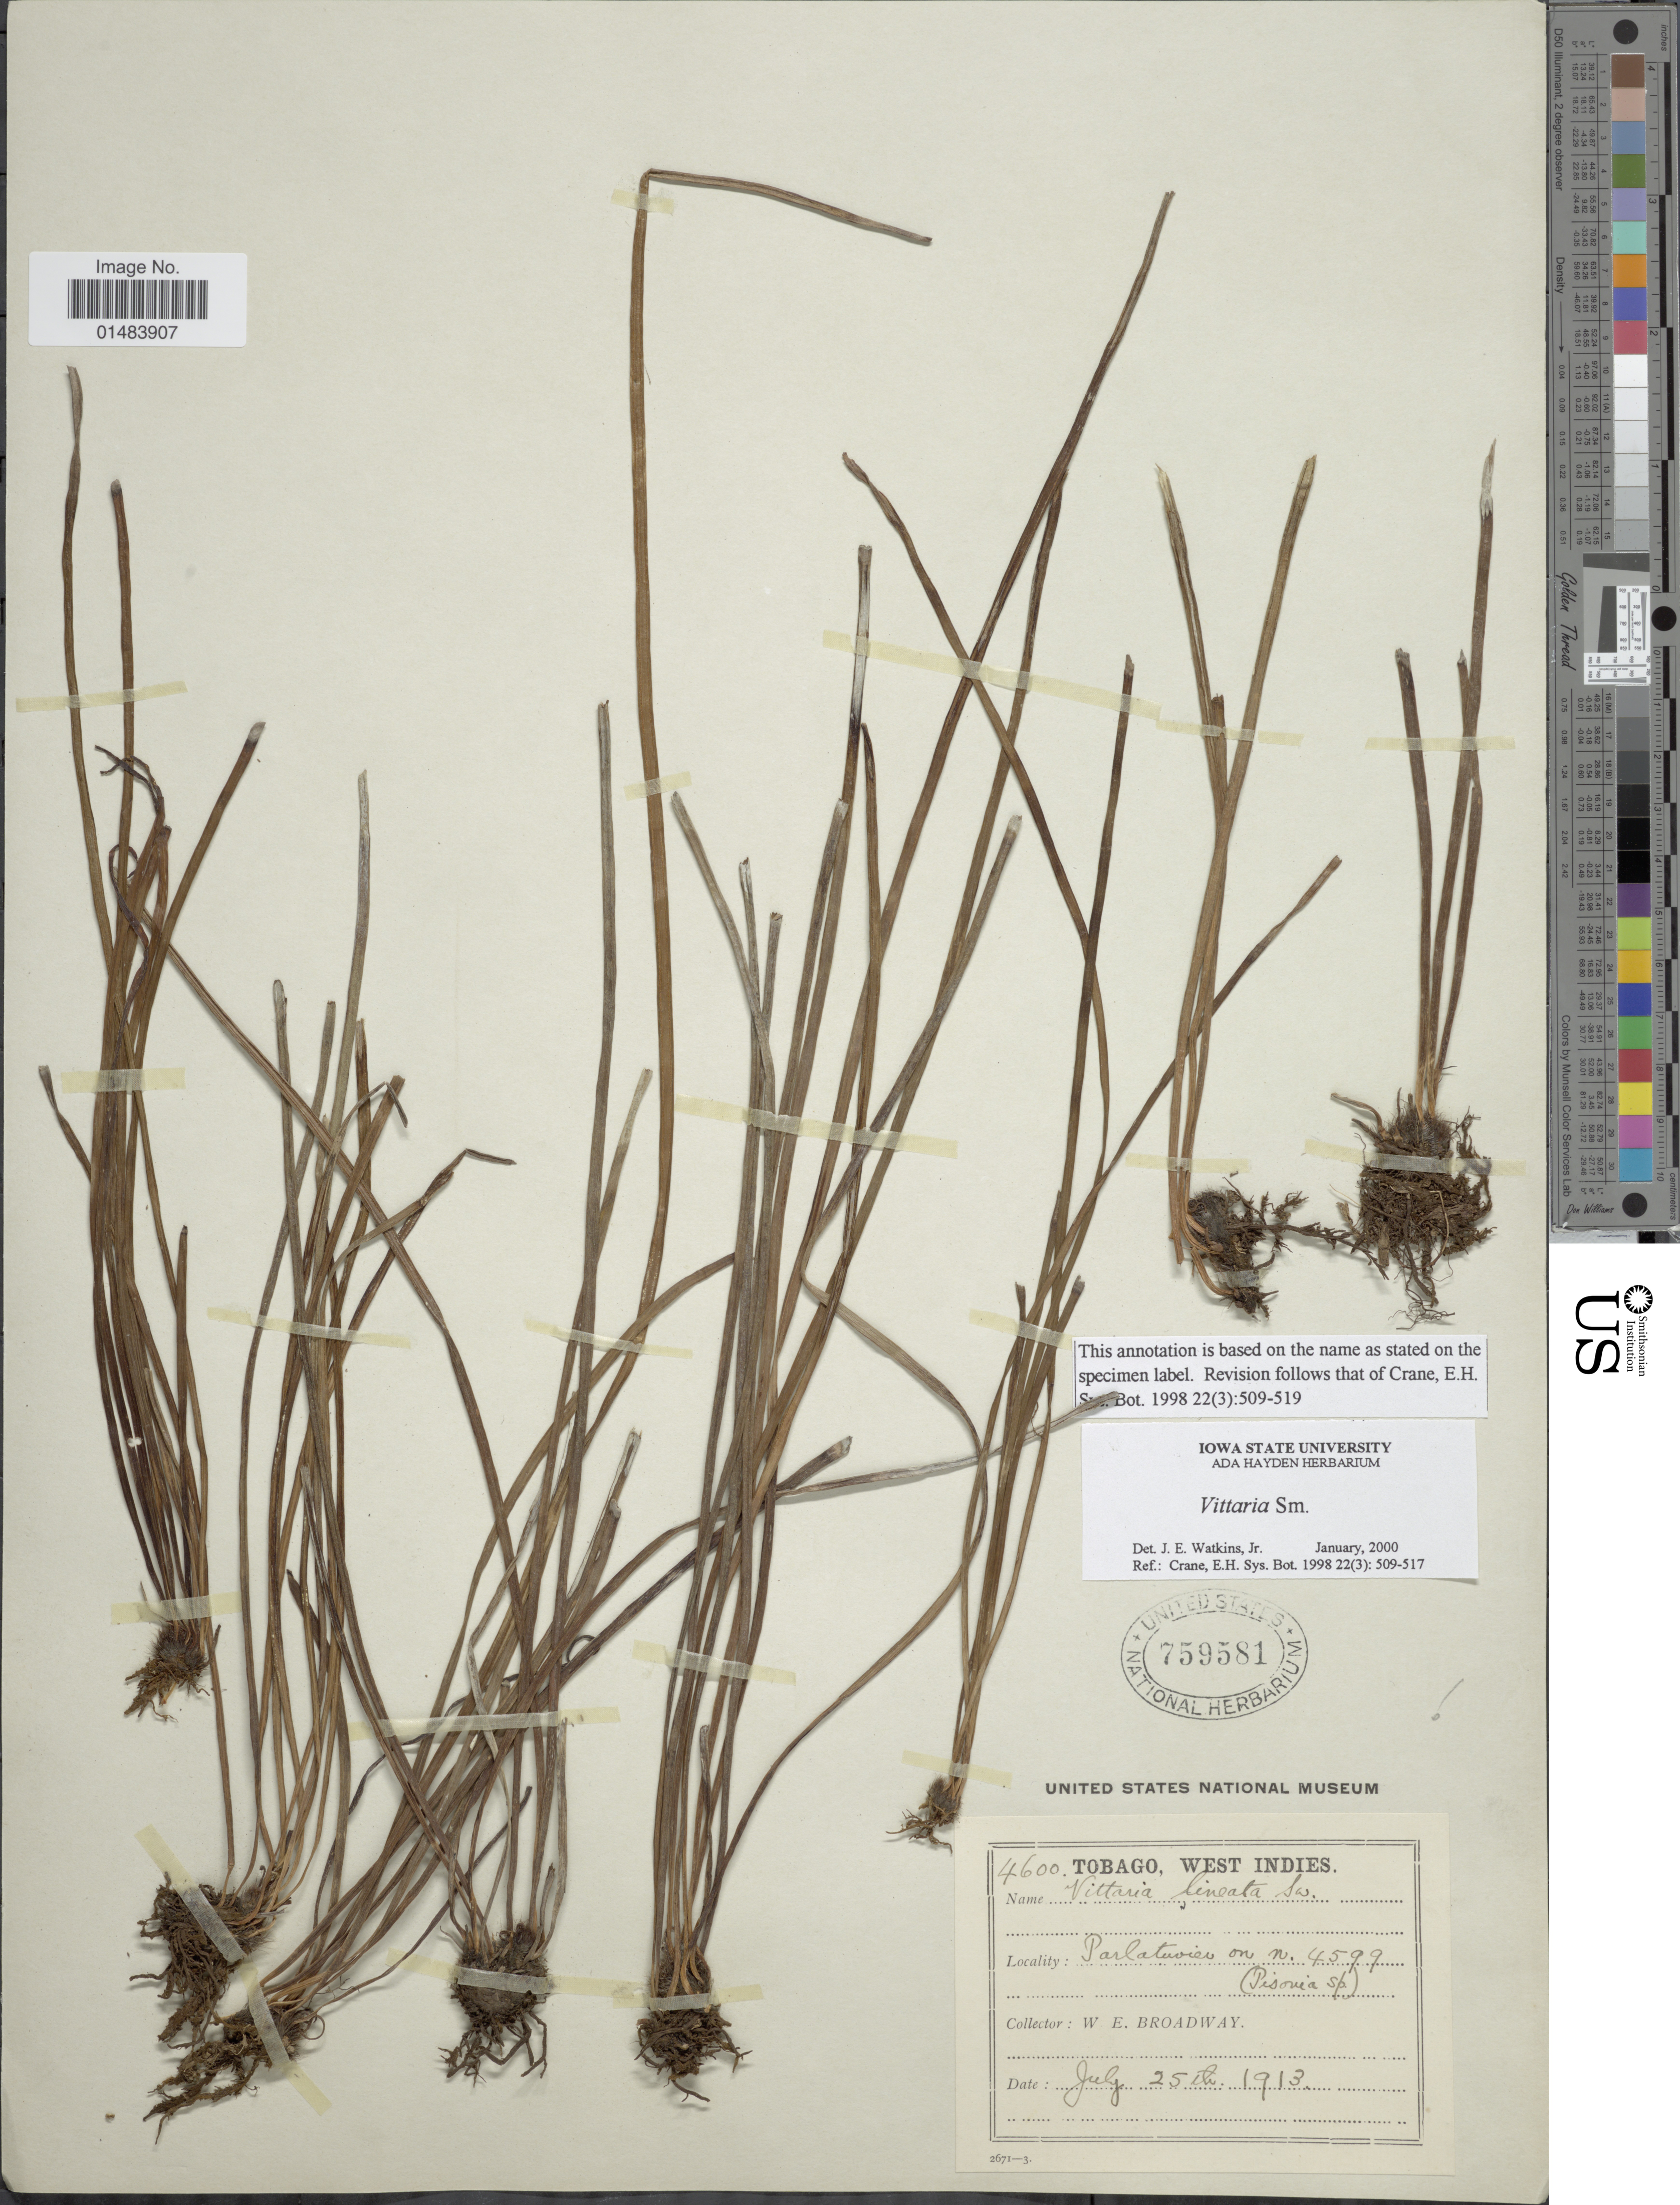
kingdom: Plantae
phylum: Tracheophyta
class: Polypodiopsida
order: Polypodiales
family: Pteridaceae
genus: Vittaria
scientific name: Vittaria lineata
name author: (L.) Sm.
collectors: W. E. Broadway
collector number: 4600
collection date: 1913-07-25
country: Trinidad and Tobago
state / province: Tobago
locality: Tobago, West Indies, Parlatuvier.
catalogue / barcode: US 759581